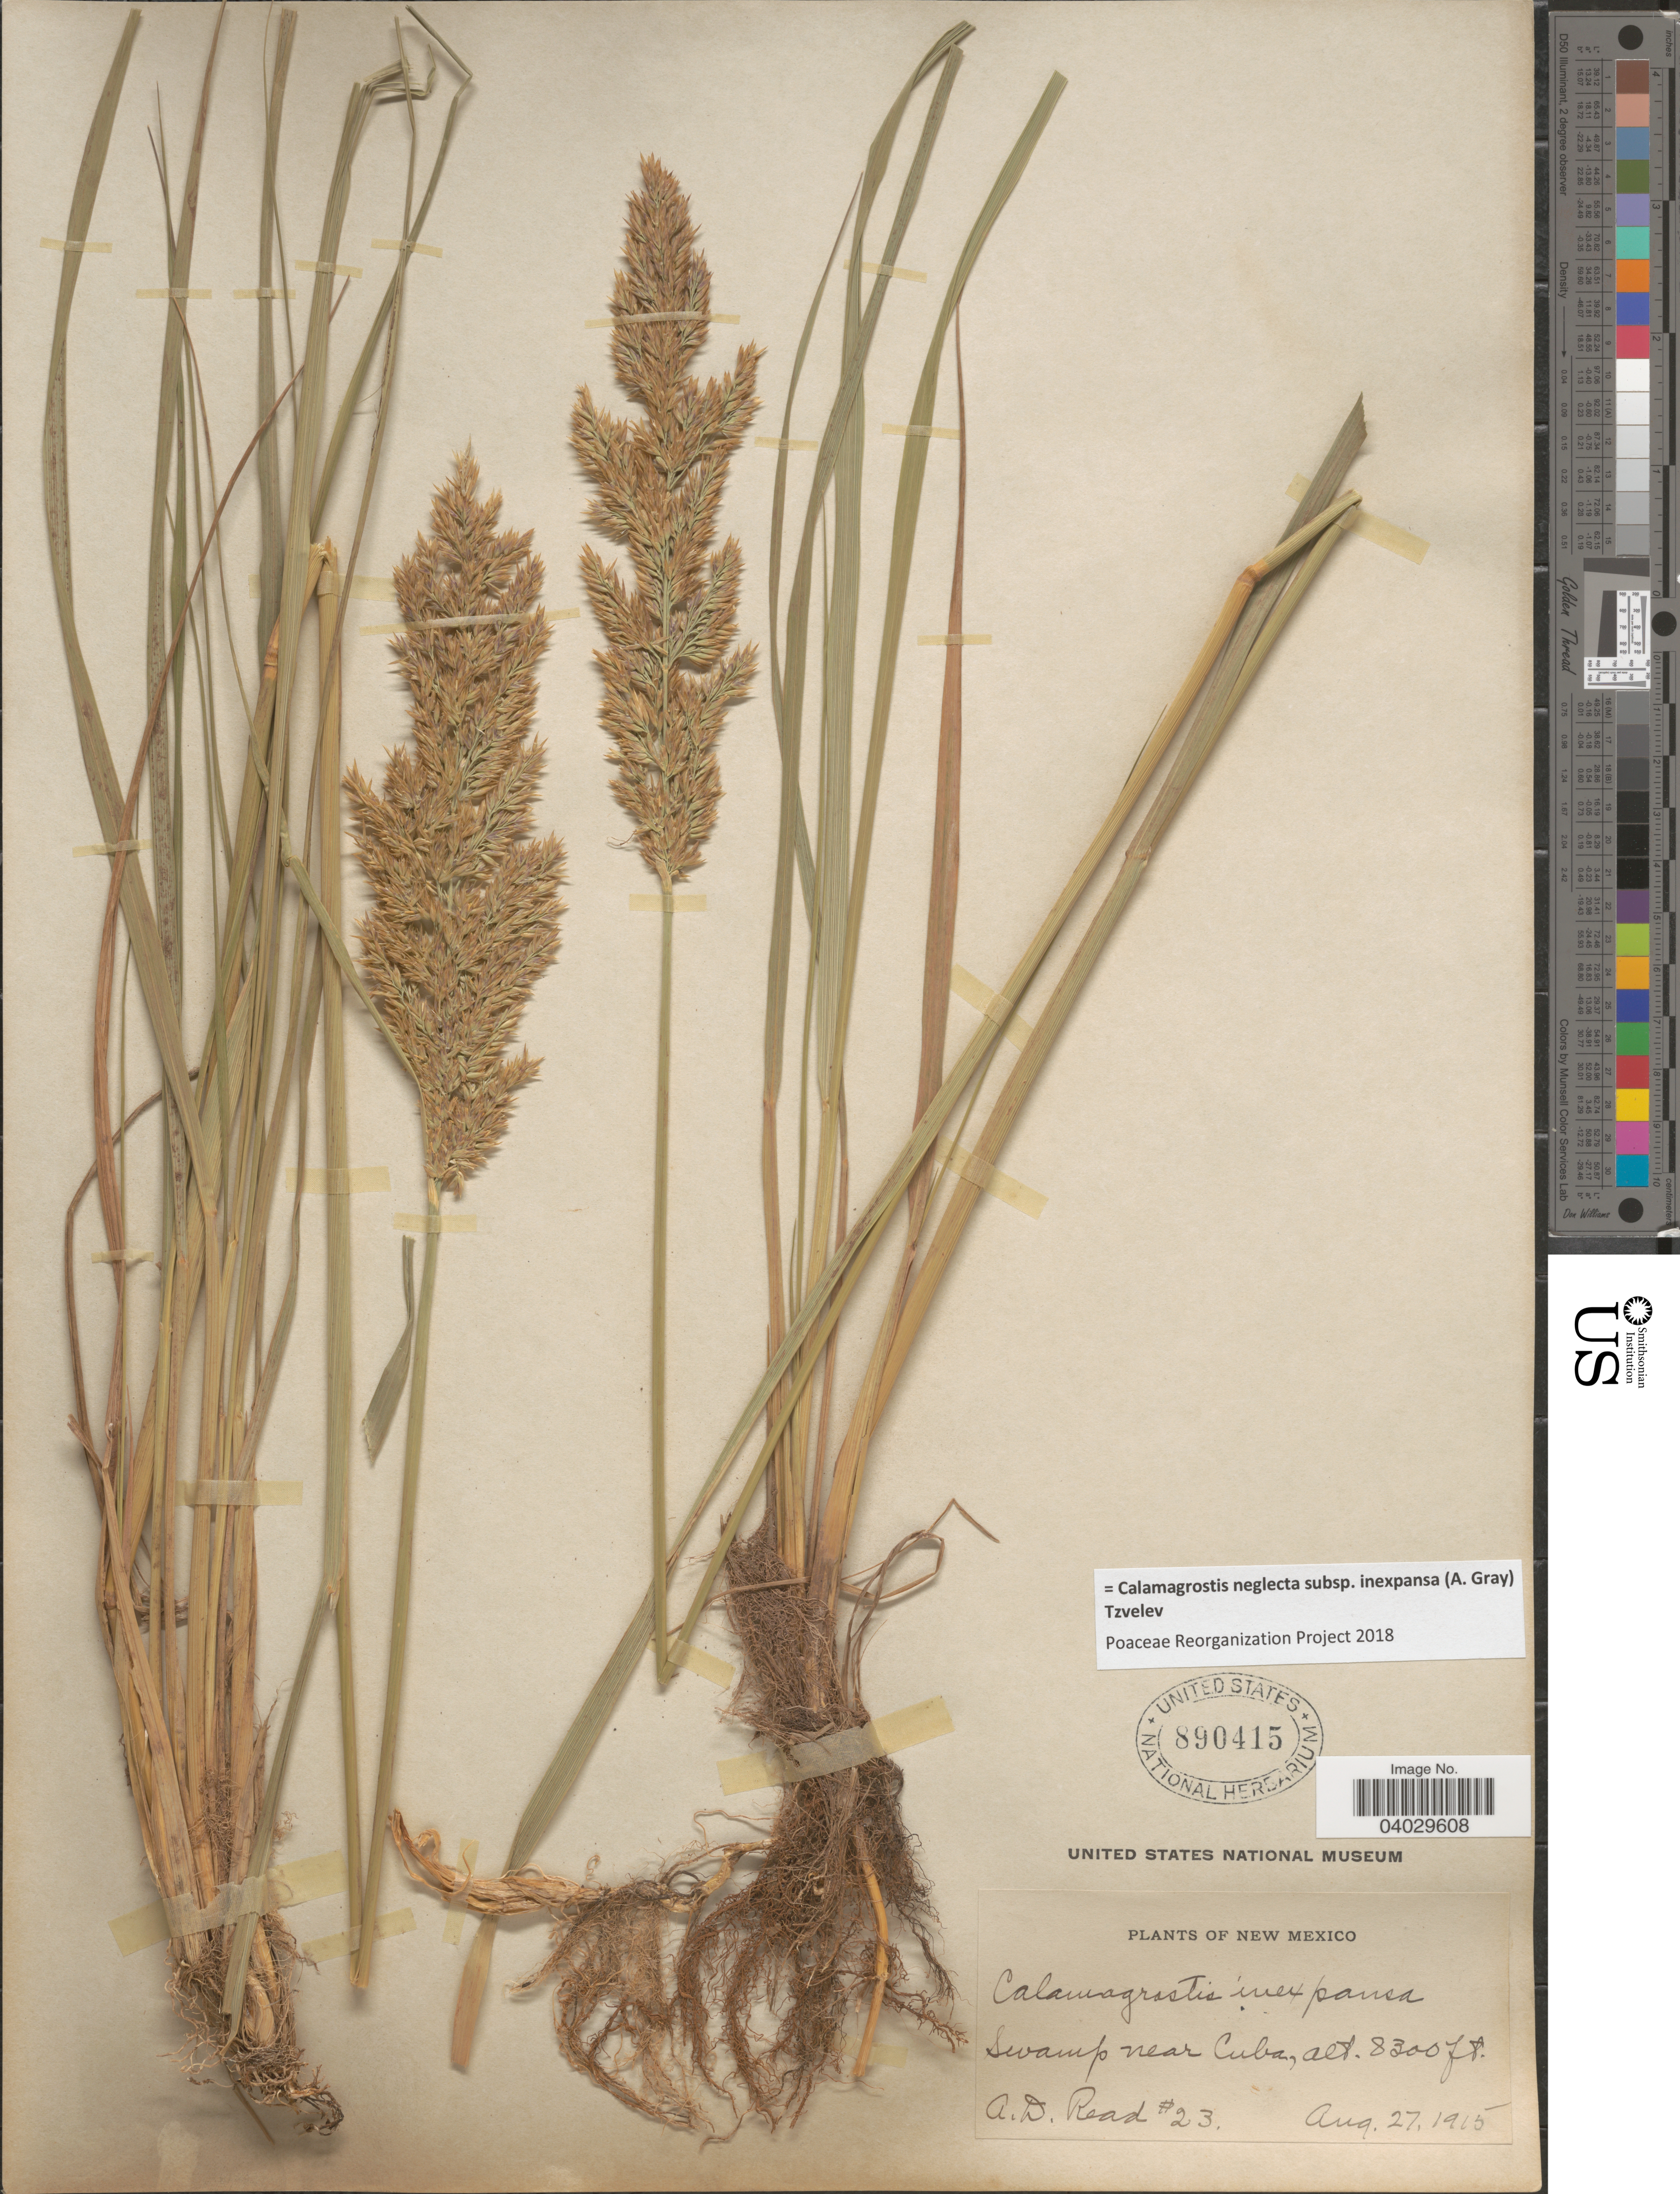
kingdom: Plantae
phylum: Tracheophyta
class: Liliopsida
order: Poales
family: Poaceae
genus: Calamagrostis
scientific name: Calamagrostis neglecta subsp. inexpansa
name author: (A. Gray) Tzvelev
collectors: A. D. Read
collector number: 23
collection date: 1915-08-27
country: United States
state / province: New Mexico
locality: Swamp near Cuba.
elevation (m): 2530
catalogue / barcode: US 890415